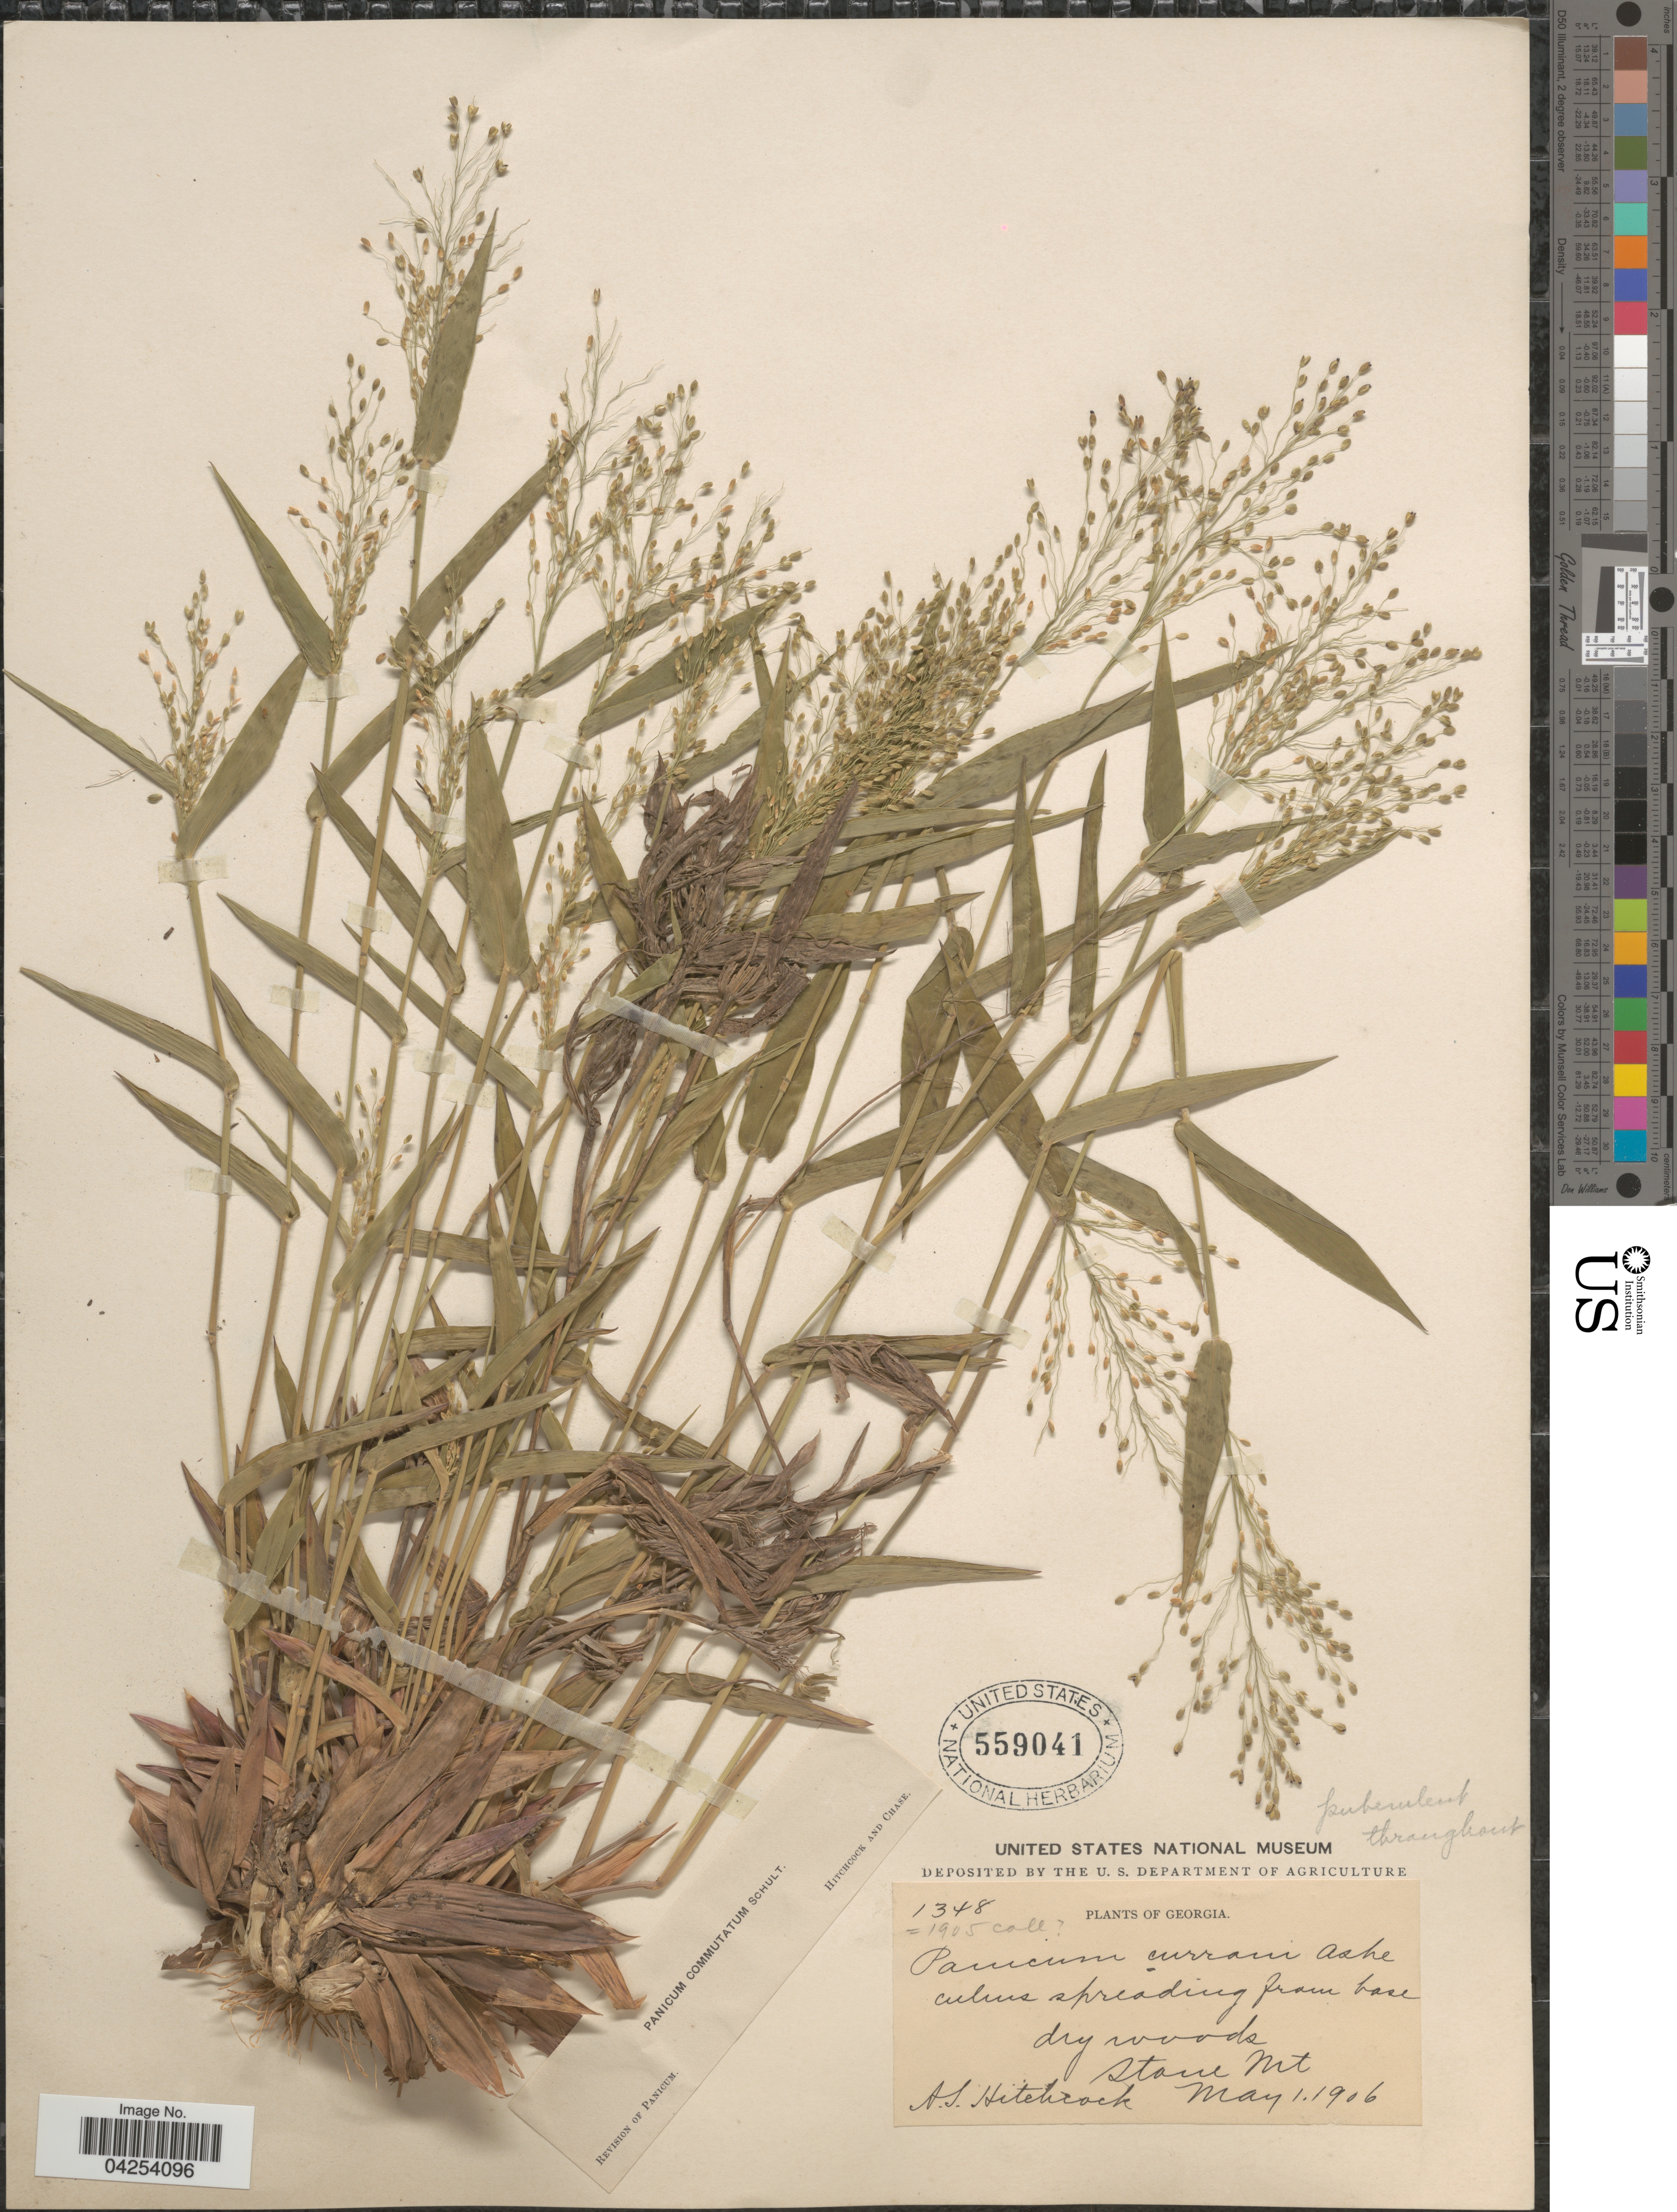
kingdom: Plantae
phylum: Tracheophyta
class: Liliopsida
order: Poales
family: Poaceae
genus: Dichanthelium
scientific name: Dichanthelium commutatum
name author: (Schult.) Gould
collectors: A. S. Hitchcock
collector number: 1348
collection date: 1906-05-01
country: United States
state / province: Georgia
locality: Dry woods, Stone Mt.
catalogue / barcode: US 559041